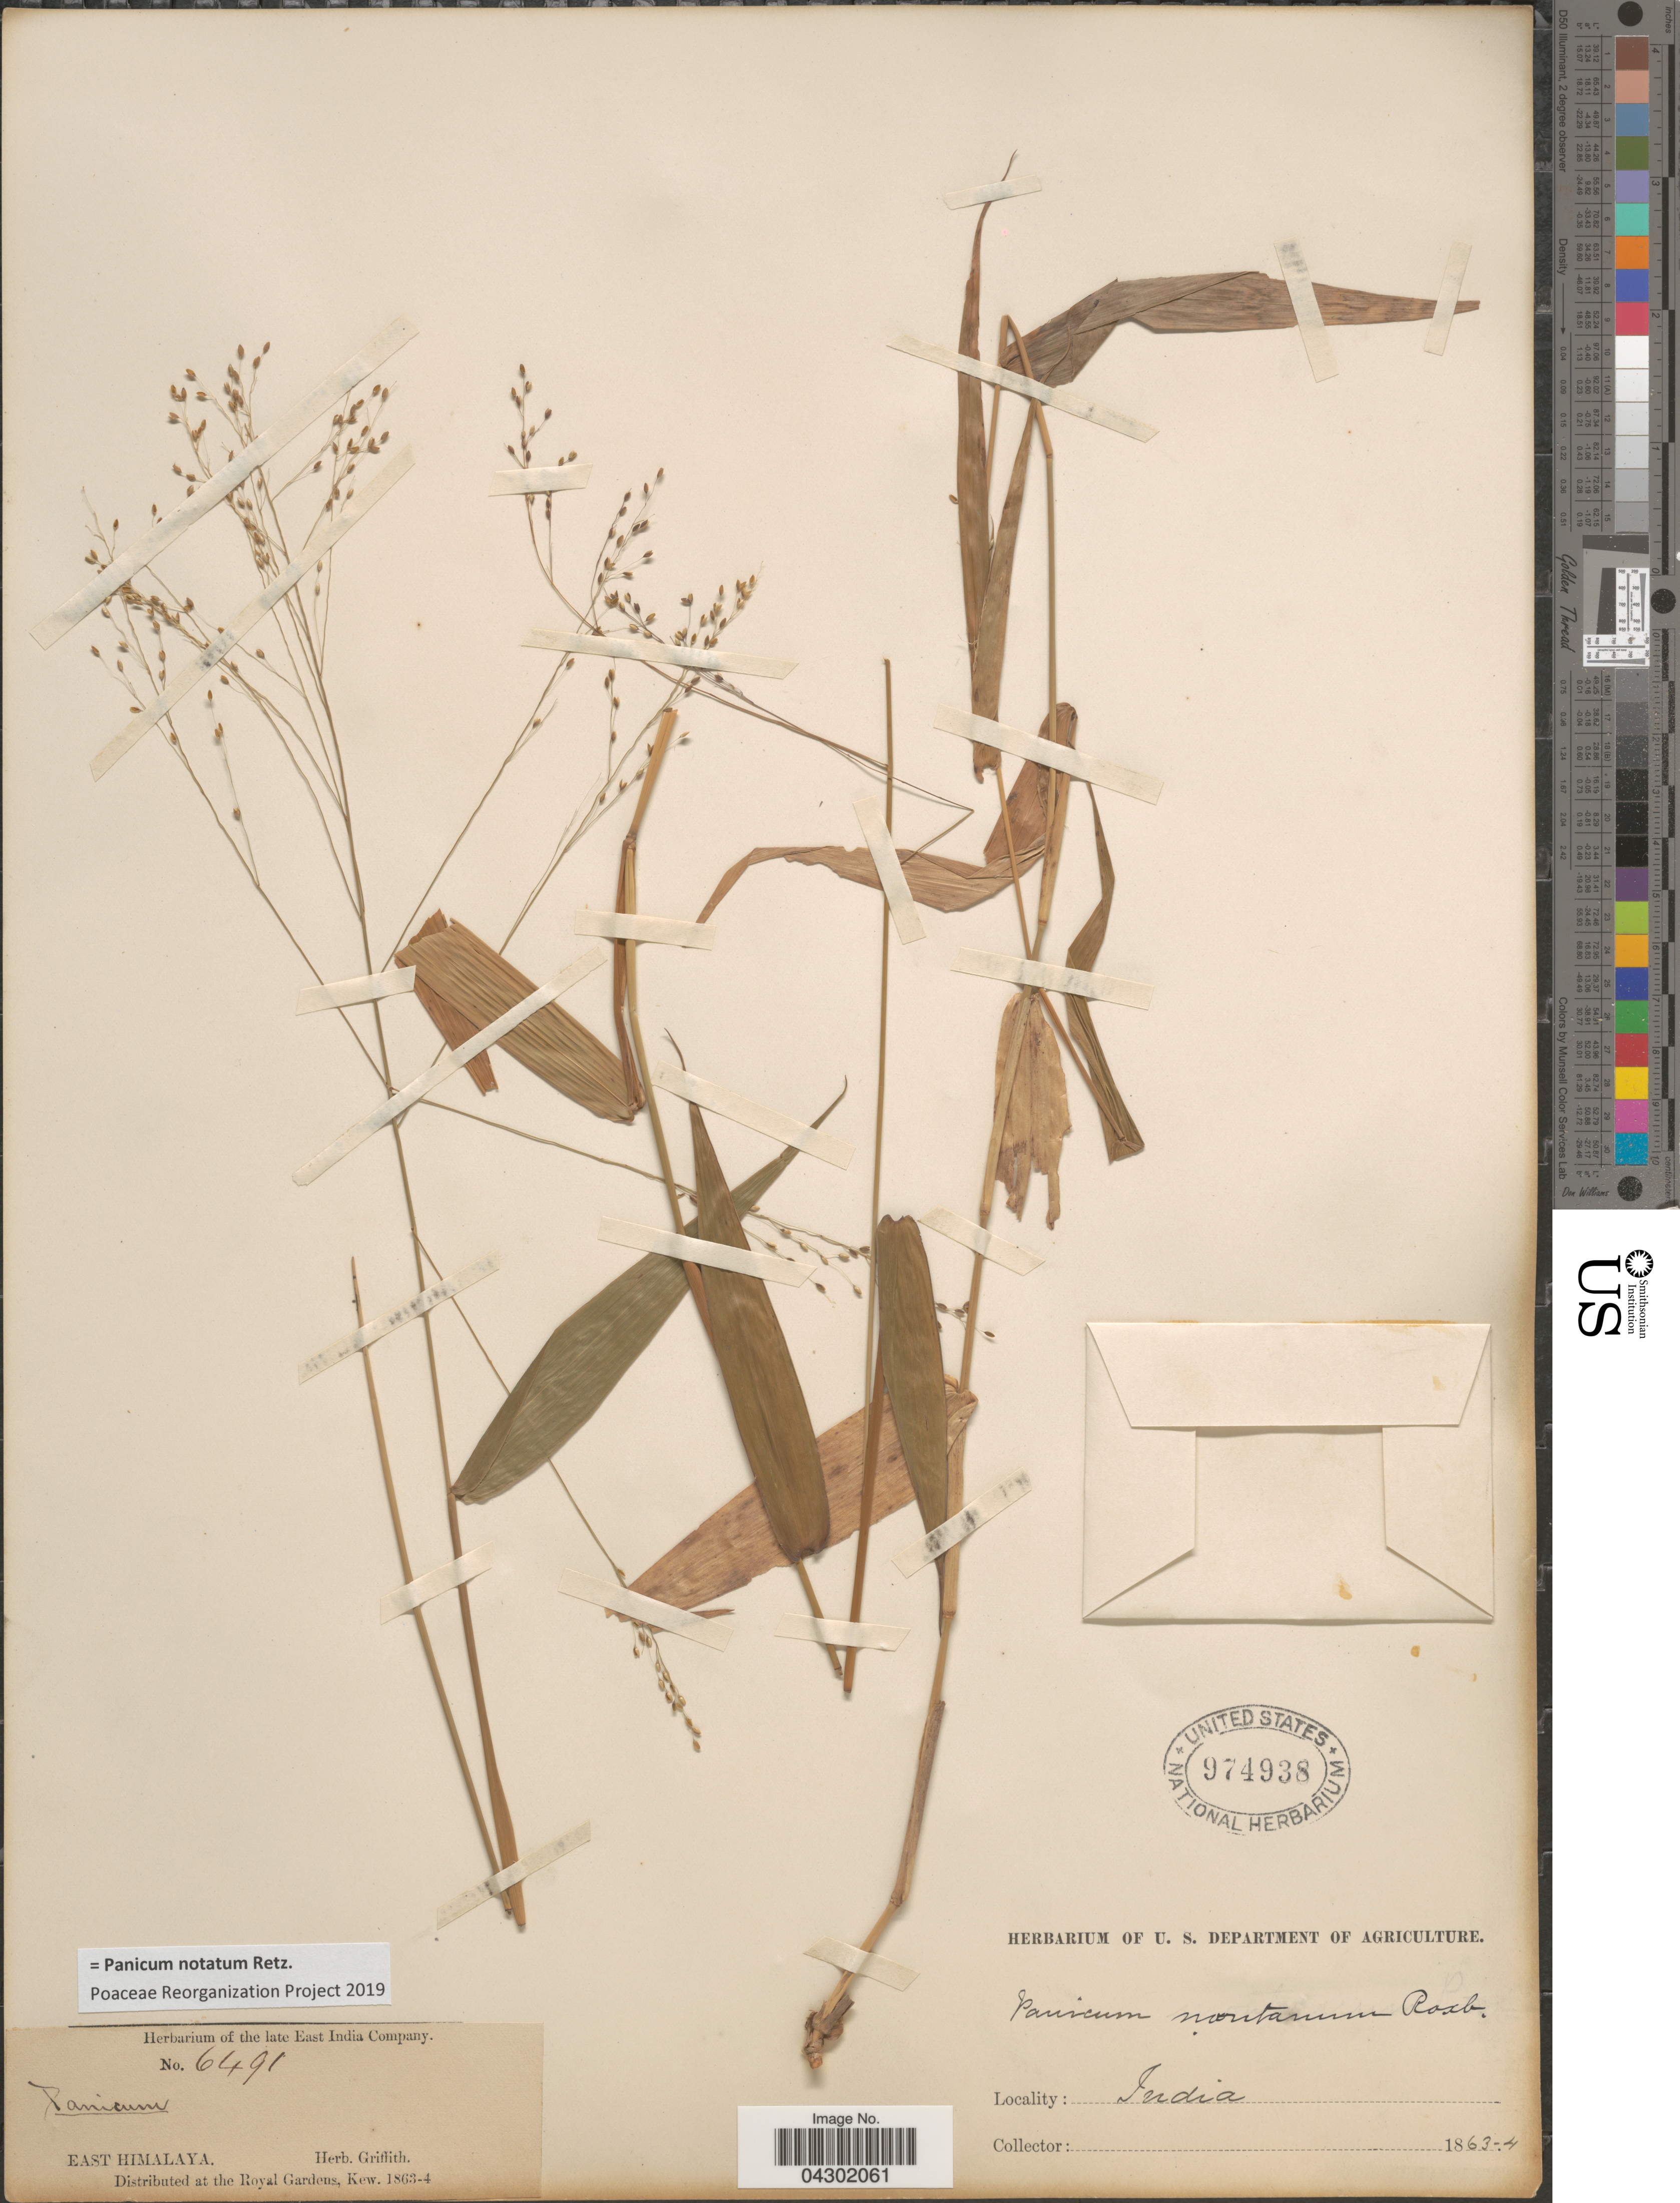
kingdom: Plantae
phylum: Tracheophyta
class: Liliopsida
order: Poales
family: Poaceae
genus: Panicum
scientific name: Panicum notatum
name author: Retz.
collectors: ex herb. Griffith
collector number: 6491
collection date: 1863/1864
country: India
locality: East Himalaya.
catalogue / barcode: US 974938